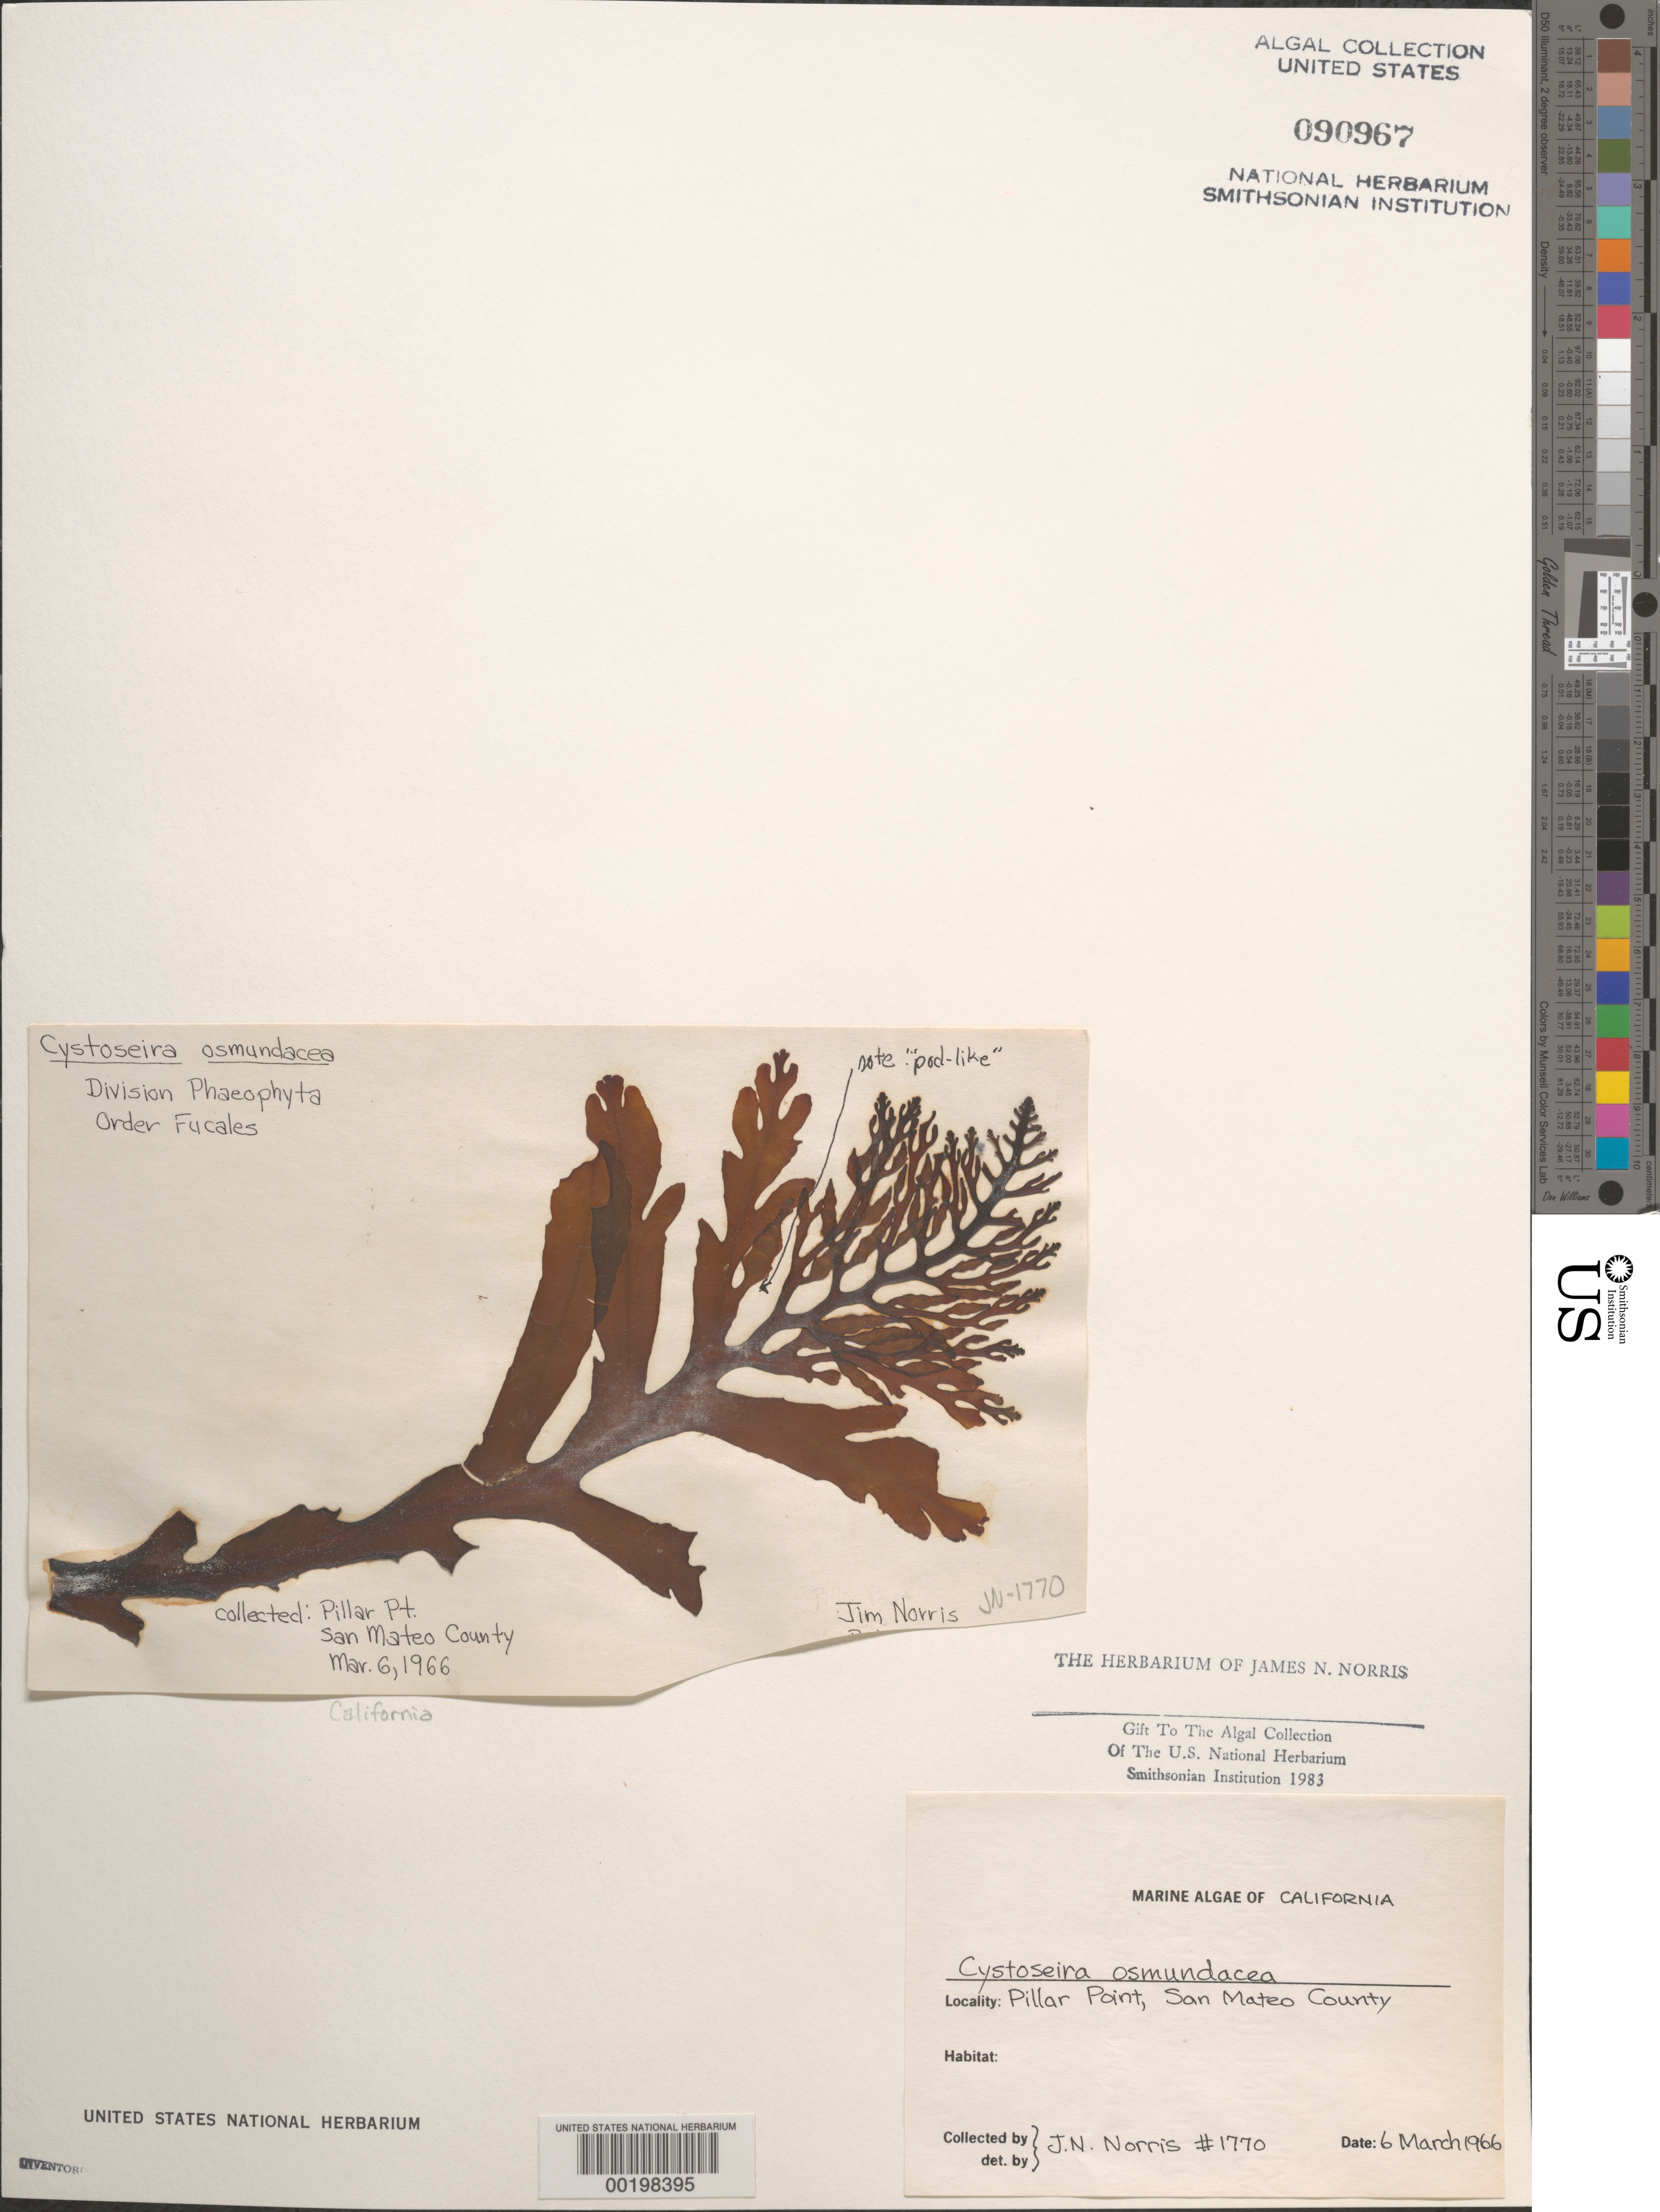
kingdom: Chromista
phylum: Ochrophyta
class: Phaeophyceae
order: Fucales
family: Sargassaceae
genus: Cystoseira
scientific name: Cystoseira osmundacea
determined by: Norris, James N.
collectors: J. N. Norris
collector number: JN-1770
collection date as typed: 06 Mar 1966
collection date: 1966-03-06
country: United States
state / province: California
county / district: San Mateo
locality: Pillar Point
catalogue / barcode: US 90967